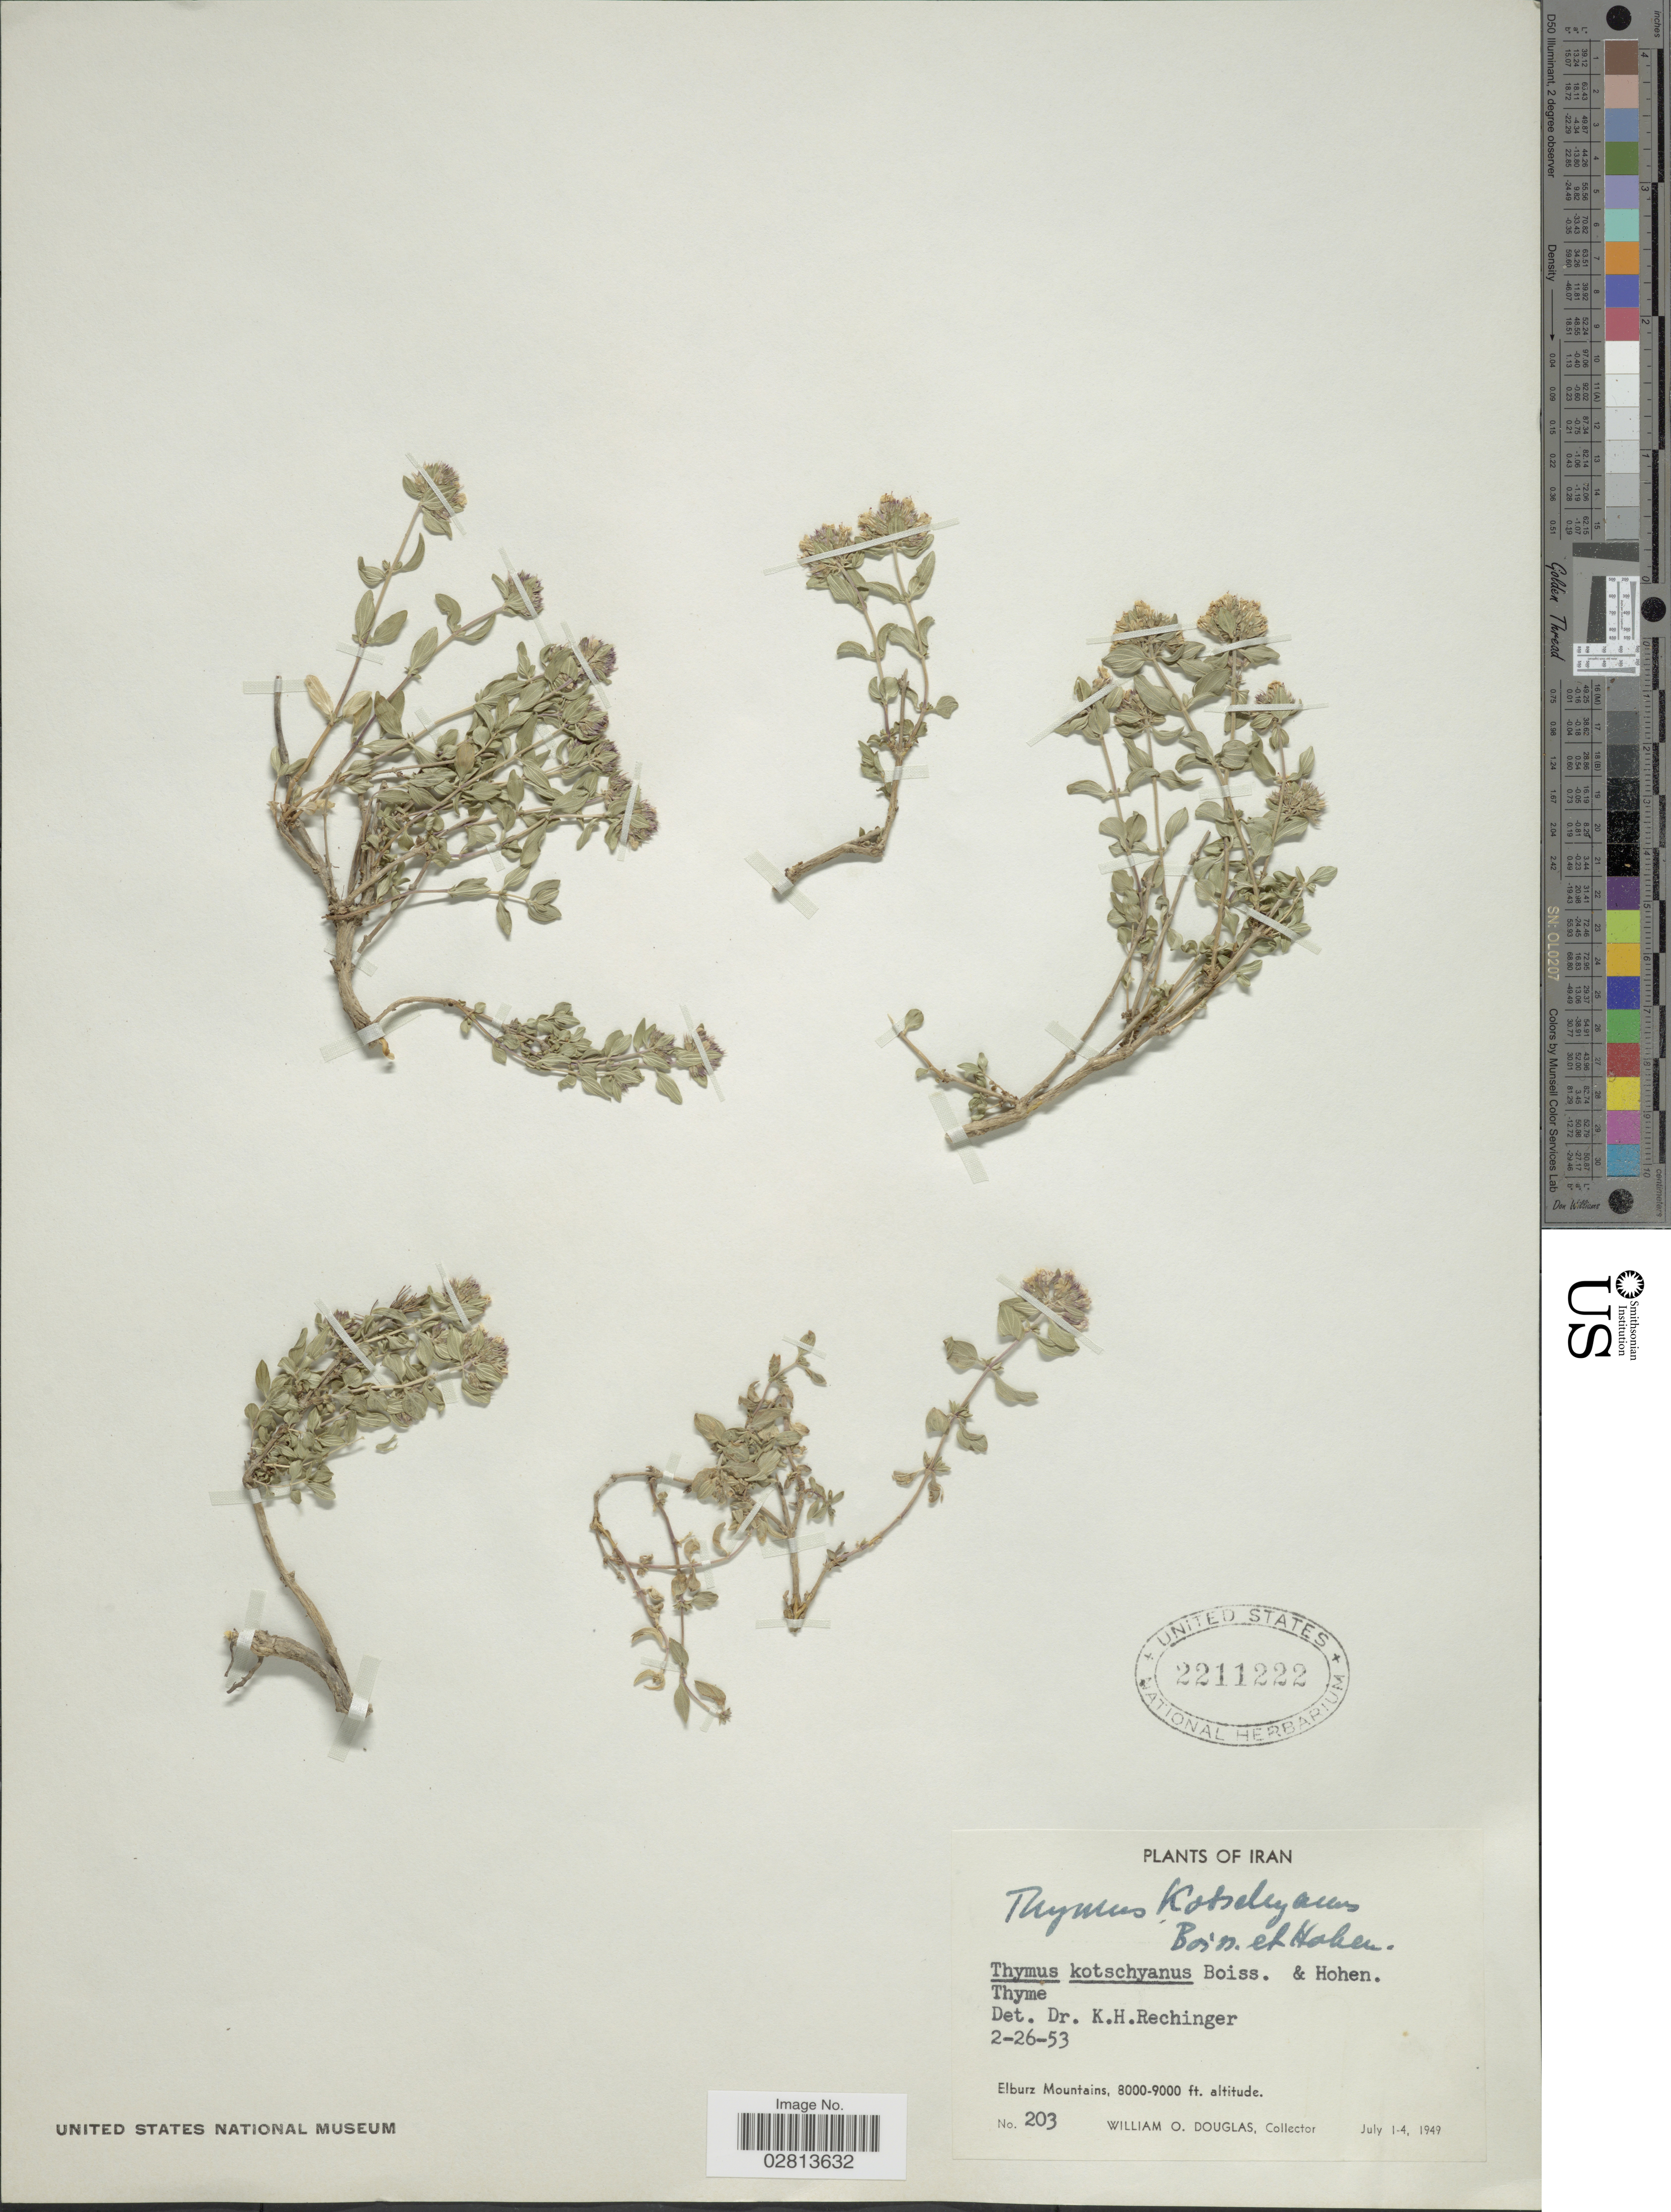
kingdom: Plantae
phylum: Tracheophyta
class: Magnoliopsida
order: Lamiales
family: Lamiaceae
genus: Thymus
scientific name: Thymus kotschyanus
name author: Boiss. & Hohen.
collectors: W. Douglas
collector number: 203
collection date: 1949-07-01/1949-07-04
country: Iran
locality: Elburz Mountains.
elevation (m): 2438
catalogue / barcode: US 2211222